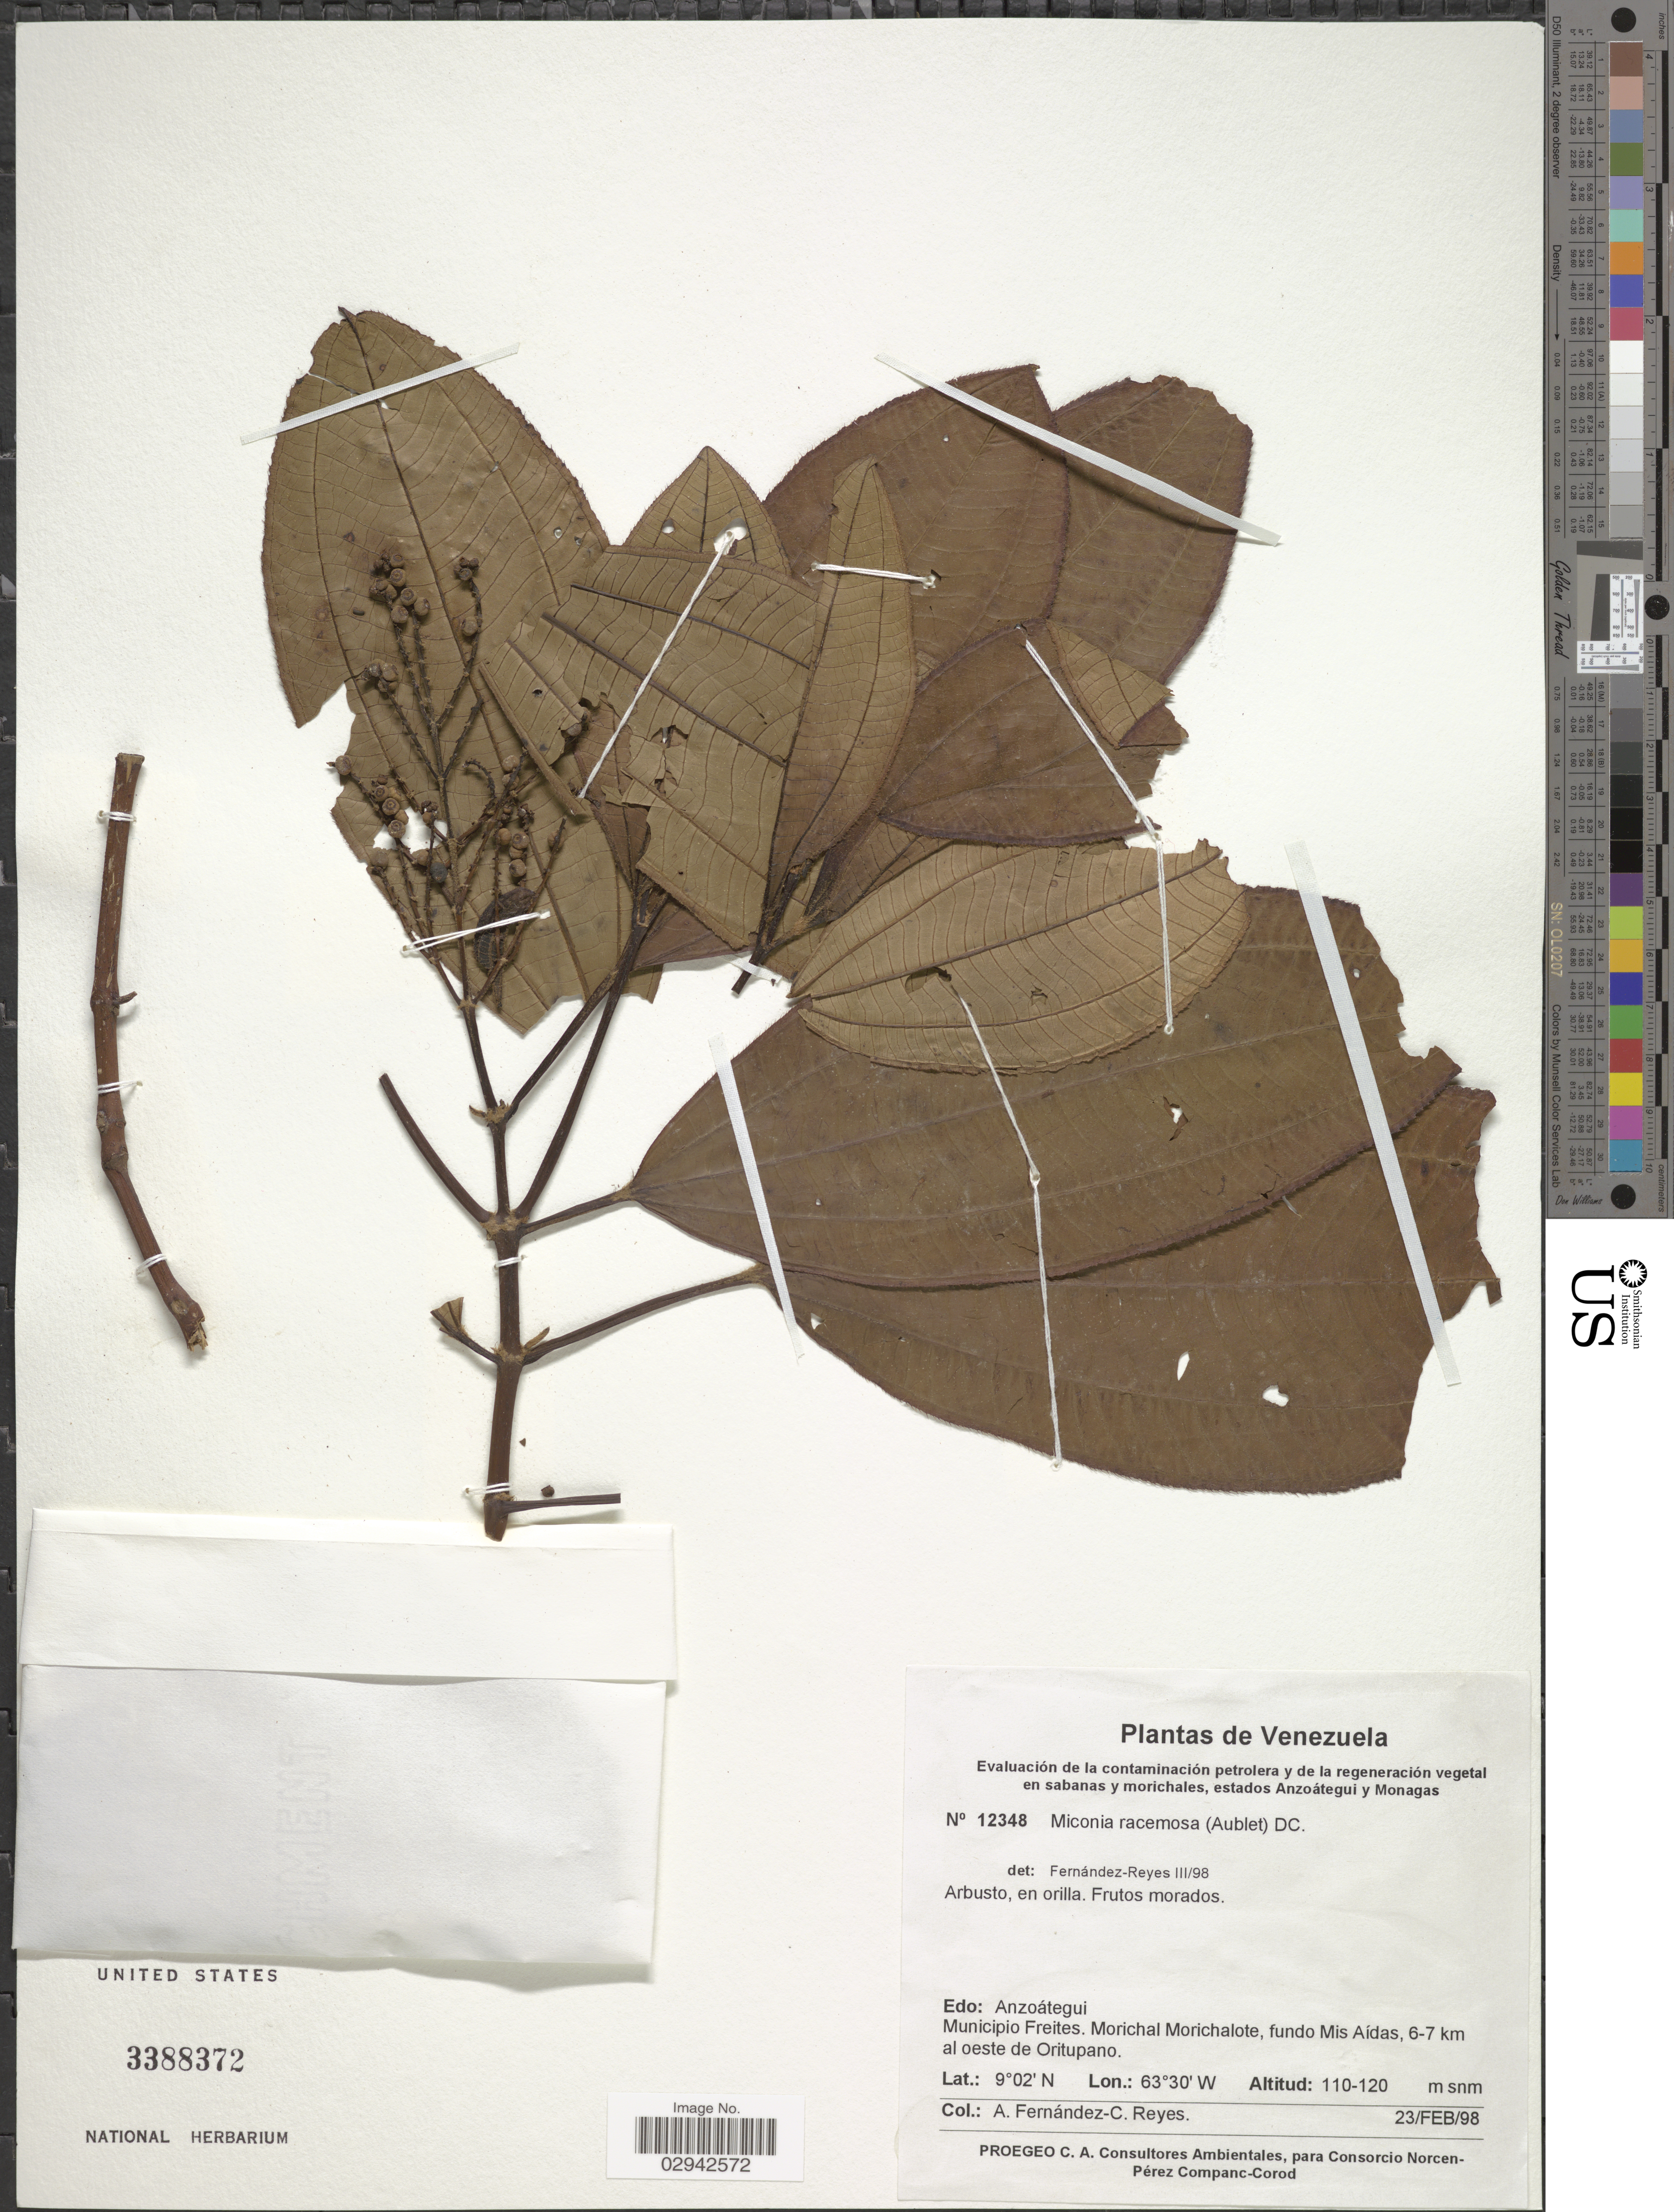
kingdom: Plantae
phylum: Tracheophyta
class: Magnoliopsida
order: Myrtales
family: Melastomataceae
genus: Miconia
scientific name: Miconia racemosa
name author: (Aubl.) DC.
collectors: A. Fernández & C. Reyes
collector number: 12348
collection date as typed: Transcribed d/m/y: 23/2/98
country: Venezuela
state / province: Anzoategui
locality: Municipio Freites, Morichal Morichalote, fundo Mis Aídes, 6-7 km al oeste de Oritupano.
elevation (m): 110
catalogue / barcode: US 3388372